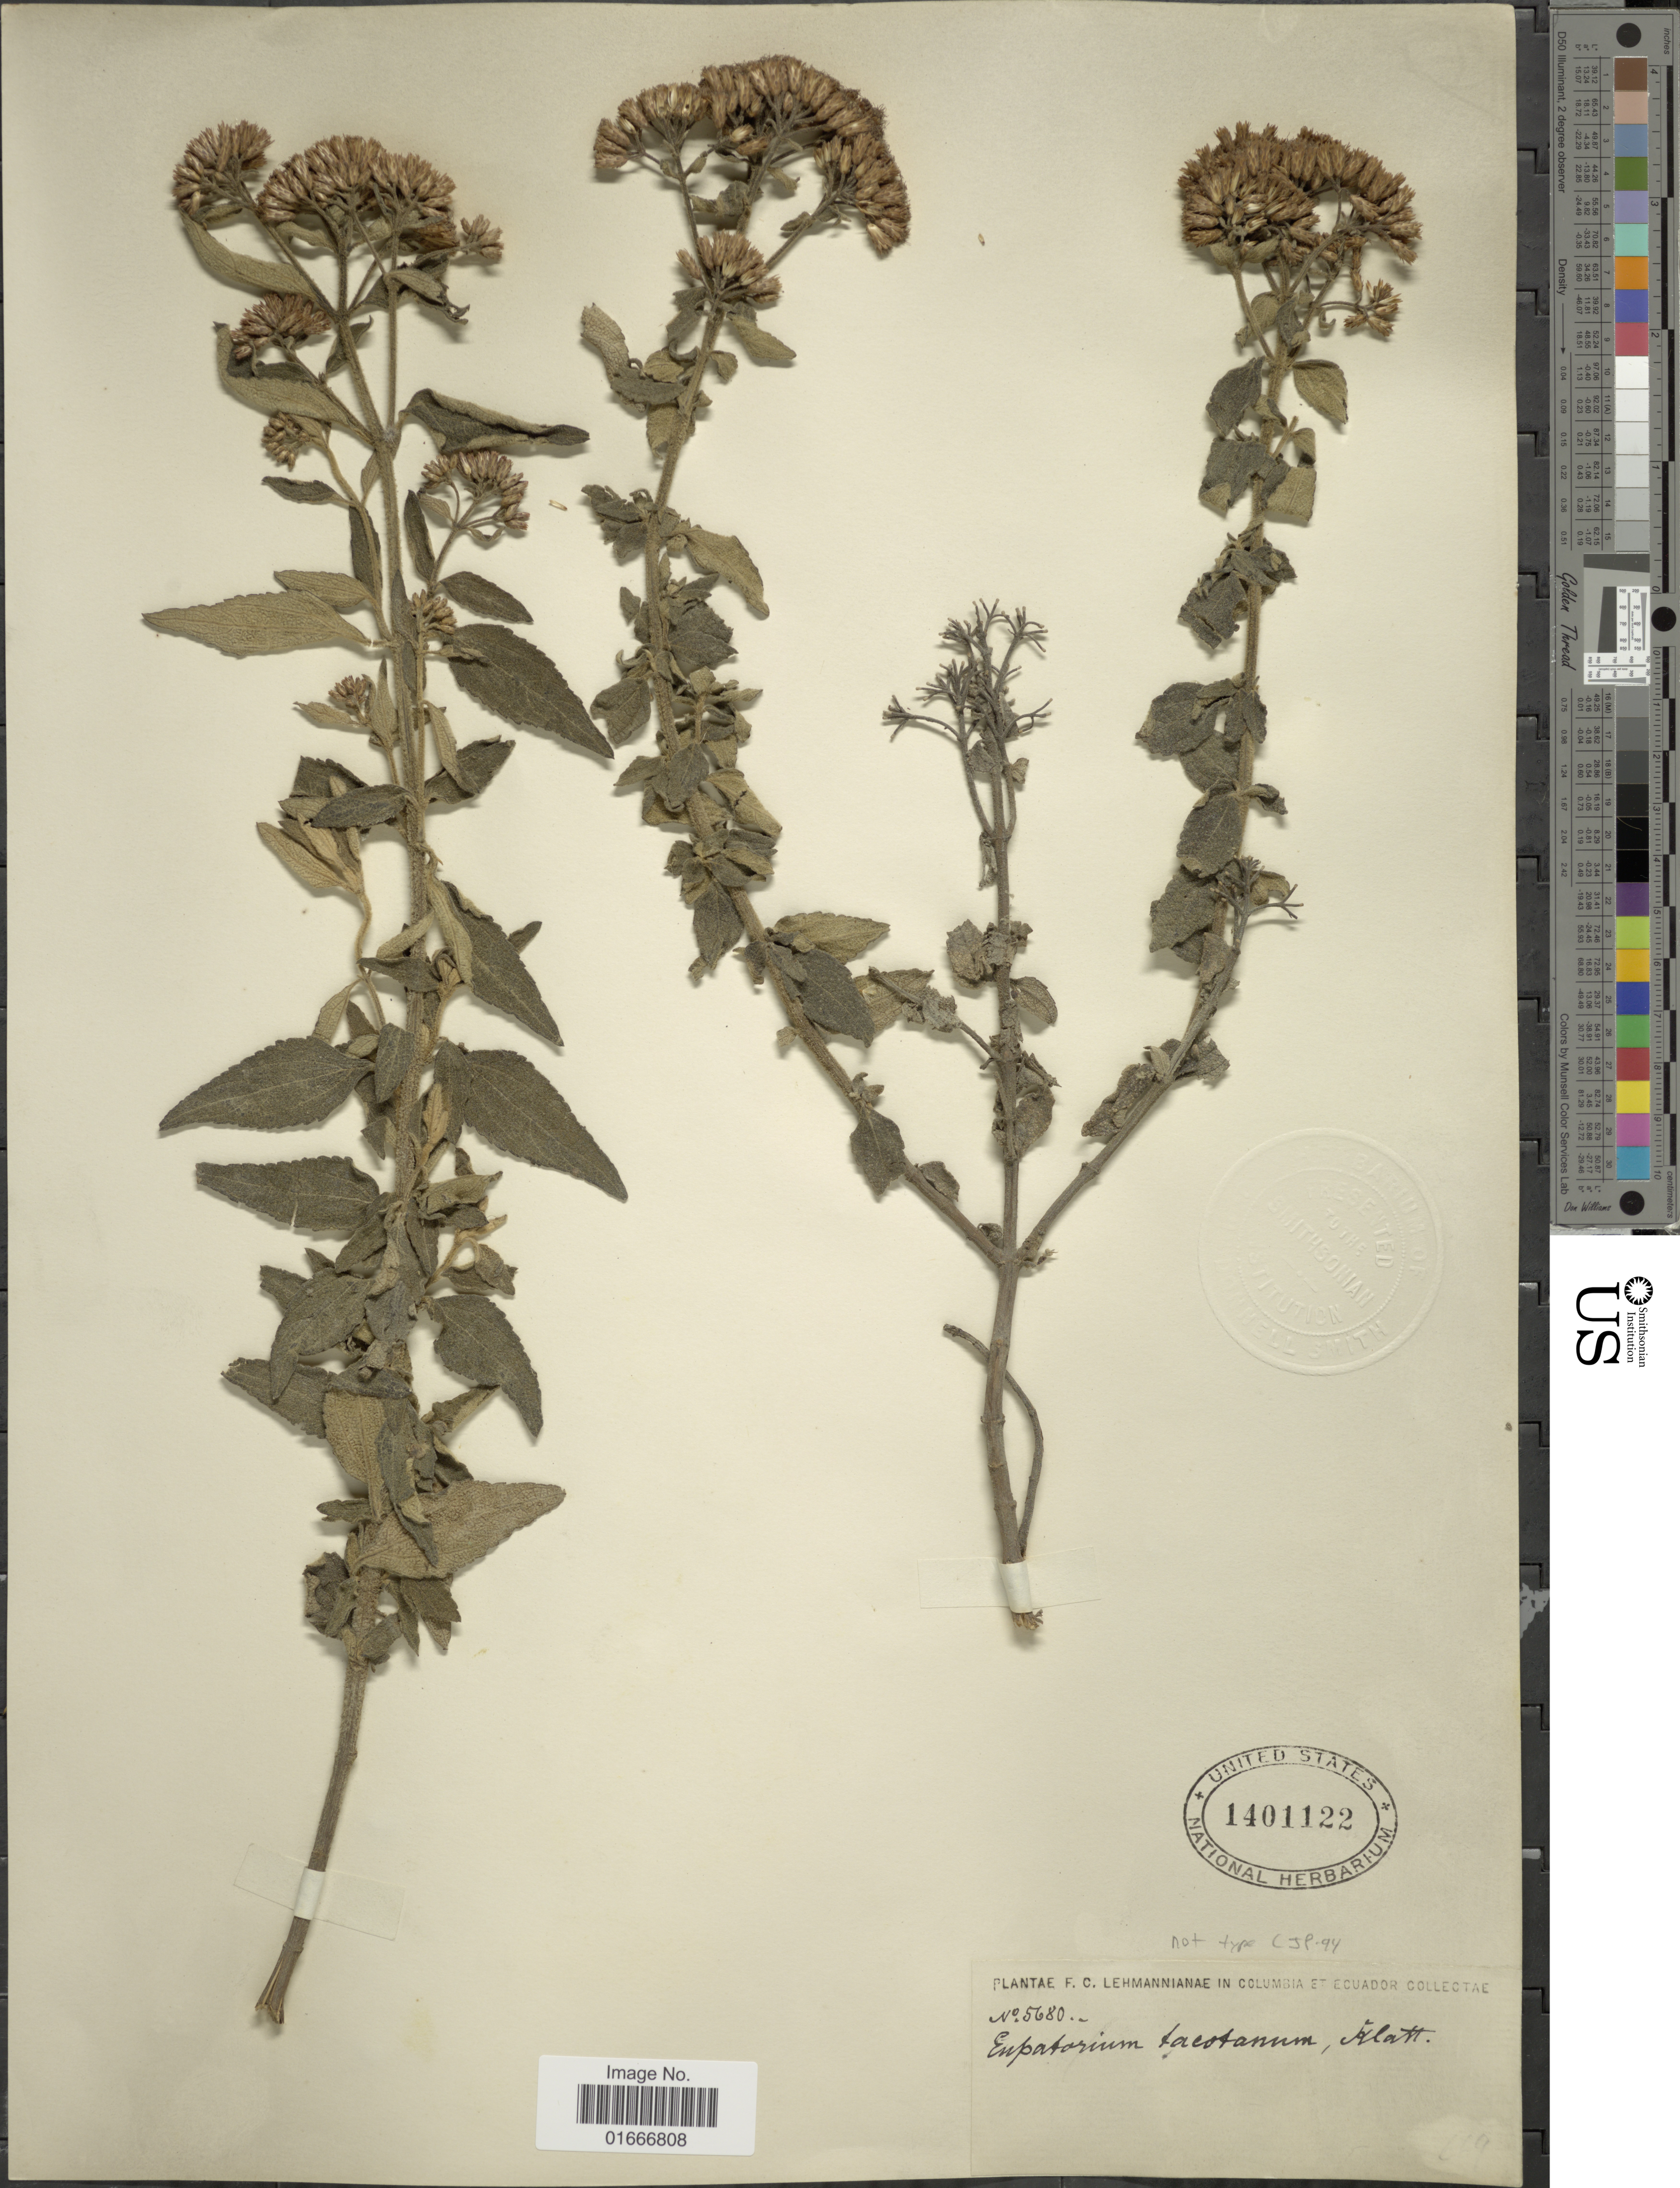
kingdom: Plantae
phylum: Tracheophyta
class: Magnoliopsida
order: Asterales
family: Asteraceae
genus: Chromolaena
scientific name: Chromolaena tacotana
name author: (Klatt) R.M. King & H. Rob.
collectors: F. C. Lehmann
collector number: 5680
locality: Columbia et Ecuador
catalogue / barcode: US 1401122